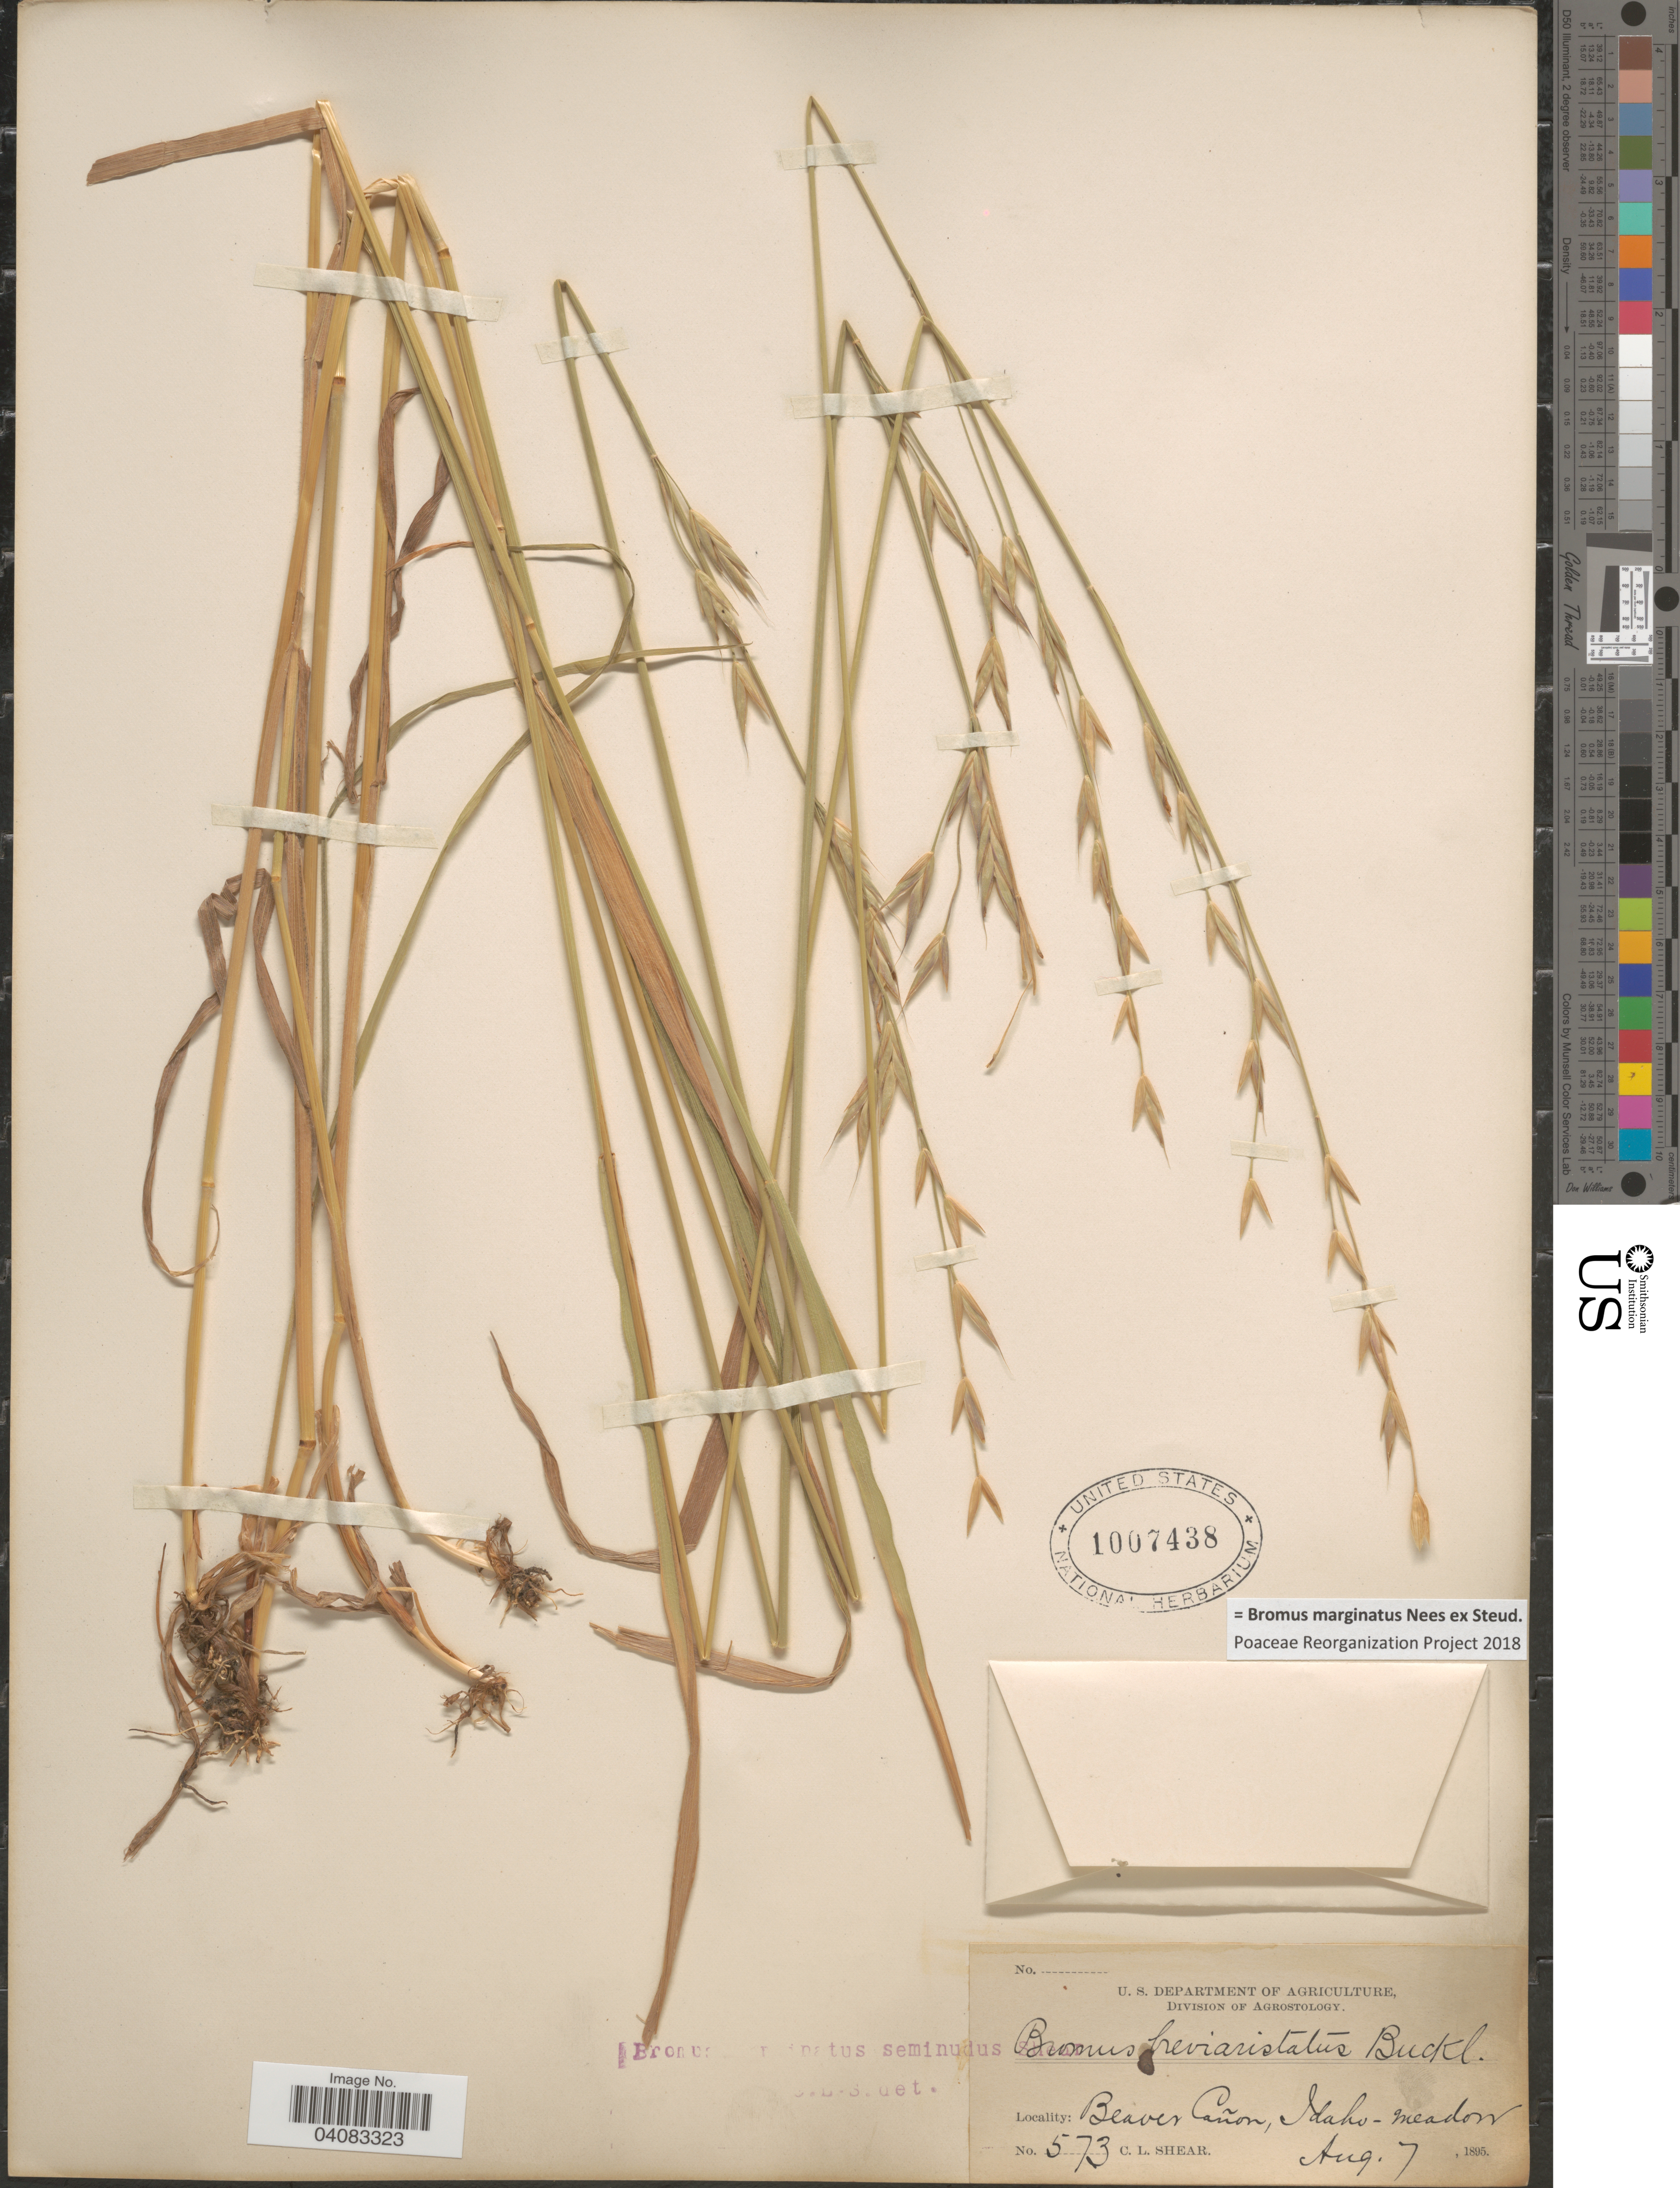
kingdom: Plantae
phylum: Tracheophyta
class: Liliopsida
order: Poales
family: Poaceae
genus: Bromus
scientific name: Bromus marginatus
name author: Nees ex Steud.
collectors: C. L. Shear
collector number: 573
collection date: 1895-08-07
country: United States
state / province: Idaho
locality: Beaver Cañon.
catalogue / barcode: US 1007438